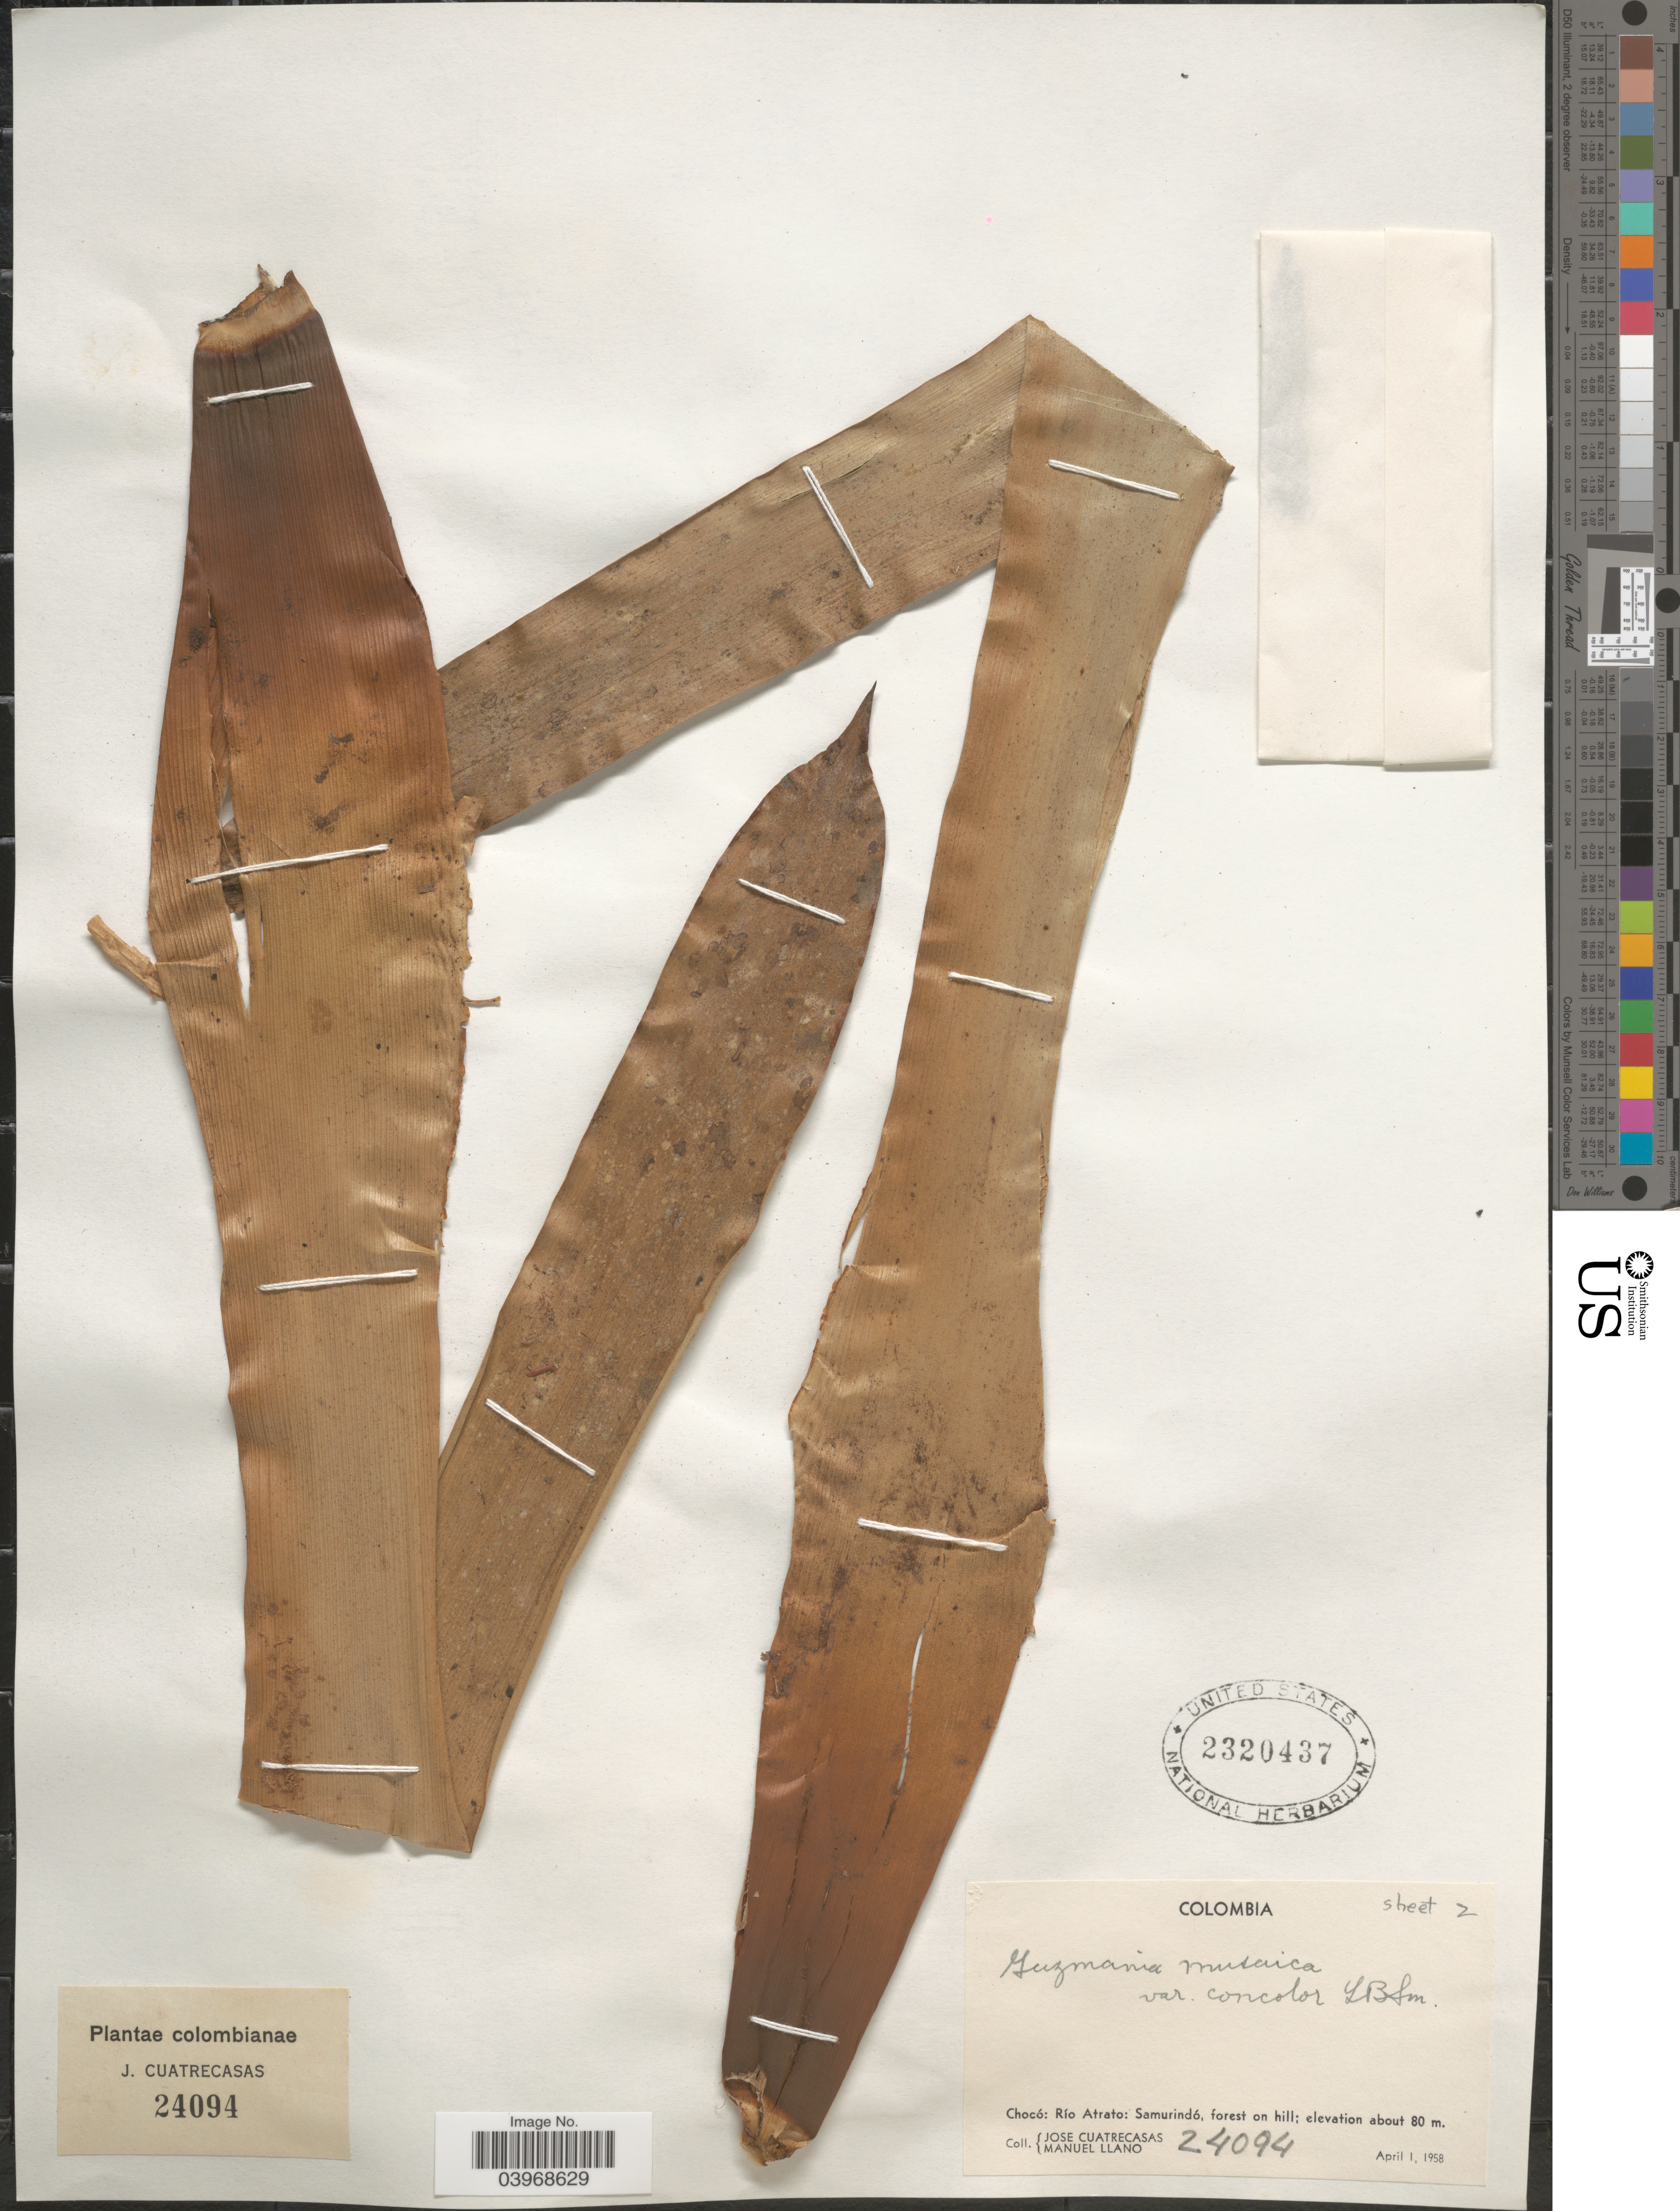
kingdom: Plantae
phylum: Tracheophyta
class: Liliopsida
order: Poales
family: Bromeliaceae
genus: Guzmania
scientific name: Guzmania musaica var. concolor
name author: L.B. Sm.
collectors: J. Cuatrecasas & M. Llano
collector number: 24094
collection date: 1958-04-01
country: Colombia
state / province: Chocó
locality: Río Atrato: Samurindó, forest on hill.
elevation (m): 80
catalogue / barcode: US 2320437